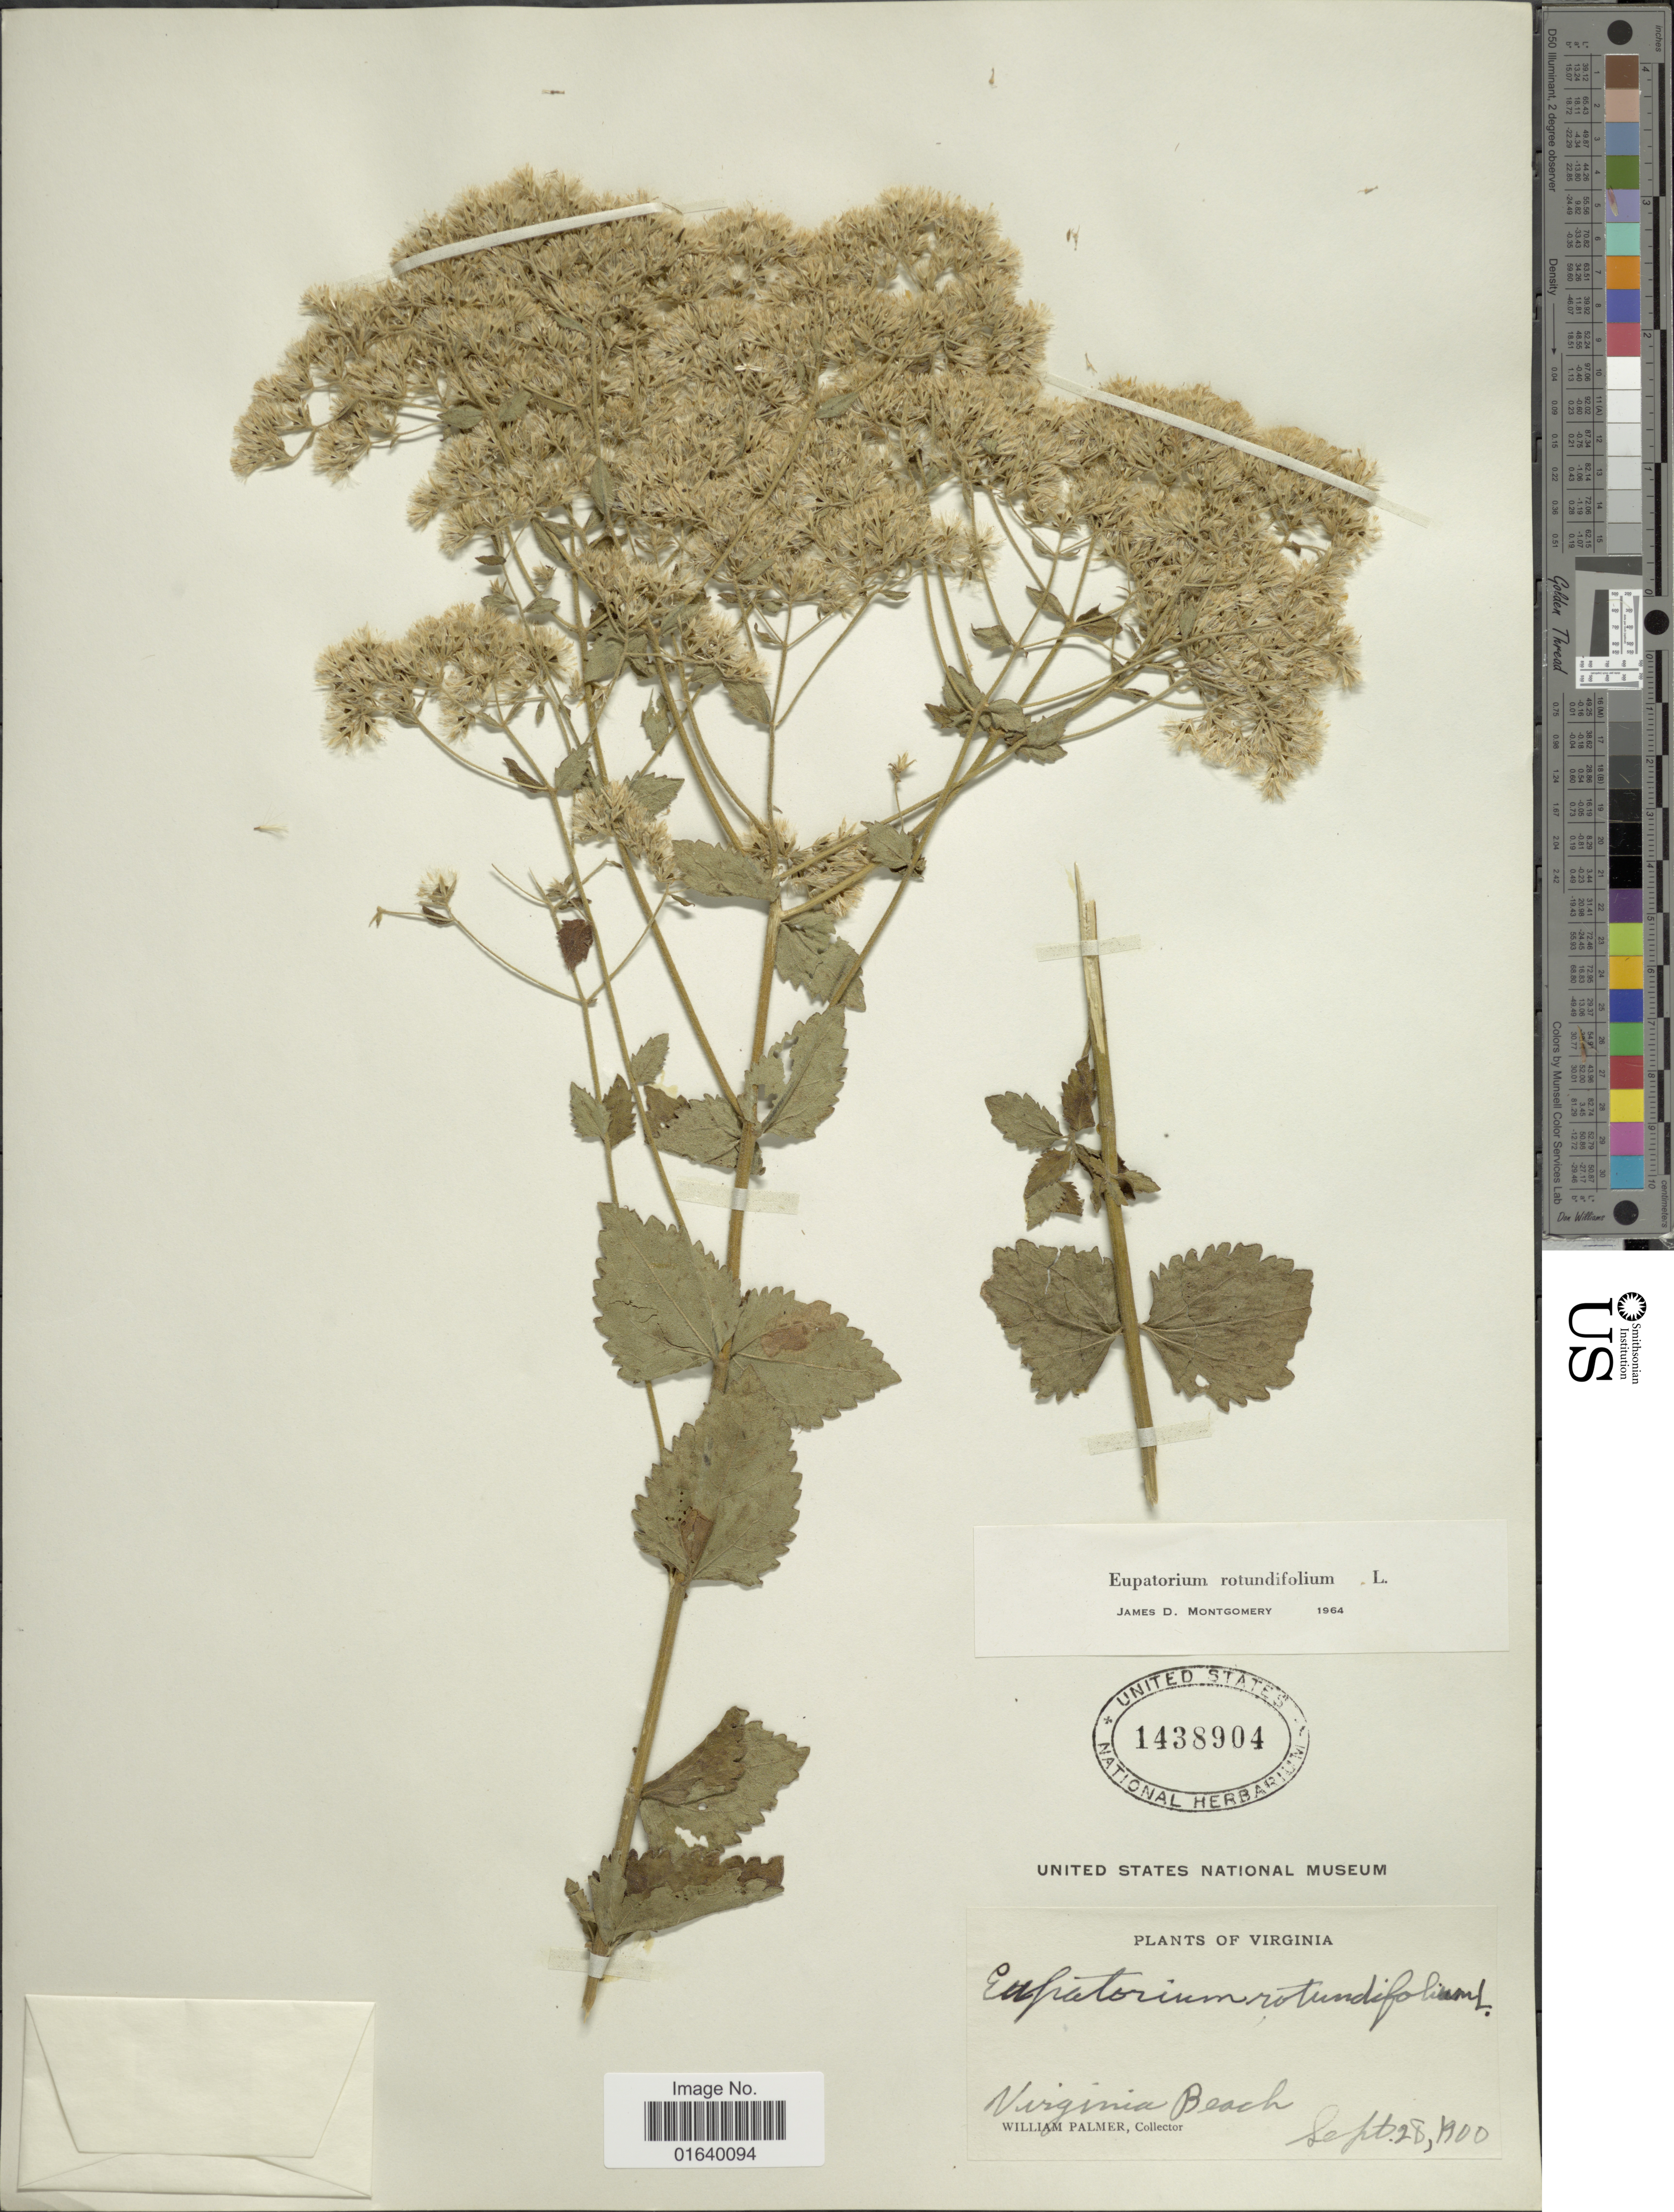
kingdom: Plantae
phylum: Tracheophyta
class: Magnoliopsida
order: Asterales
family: Asteraceae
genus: Eupatorium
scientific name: Eupatorium rotundifolium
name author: L.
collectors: W. Palmer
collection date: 1900-09-28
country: United States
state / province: Virginia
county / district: City of Virginia Beach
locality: Virginia Beach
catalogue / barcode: US 1438904